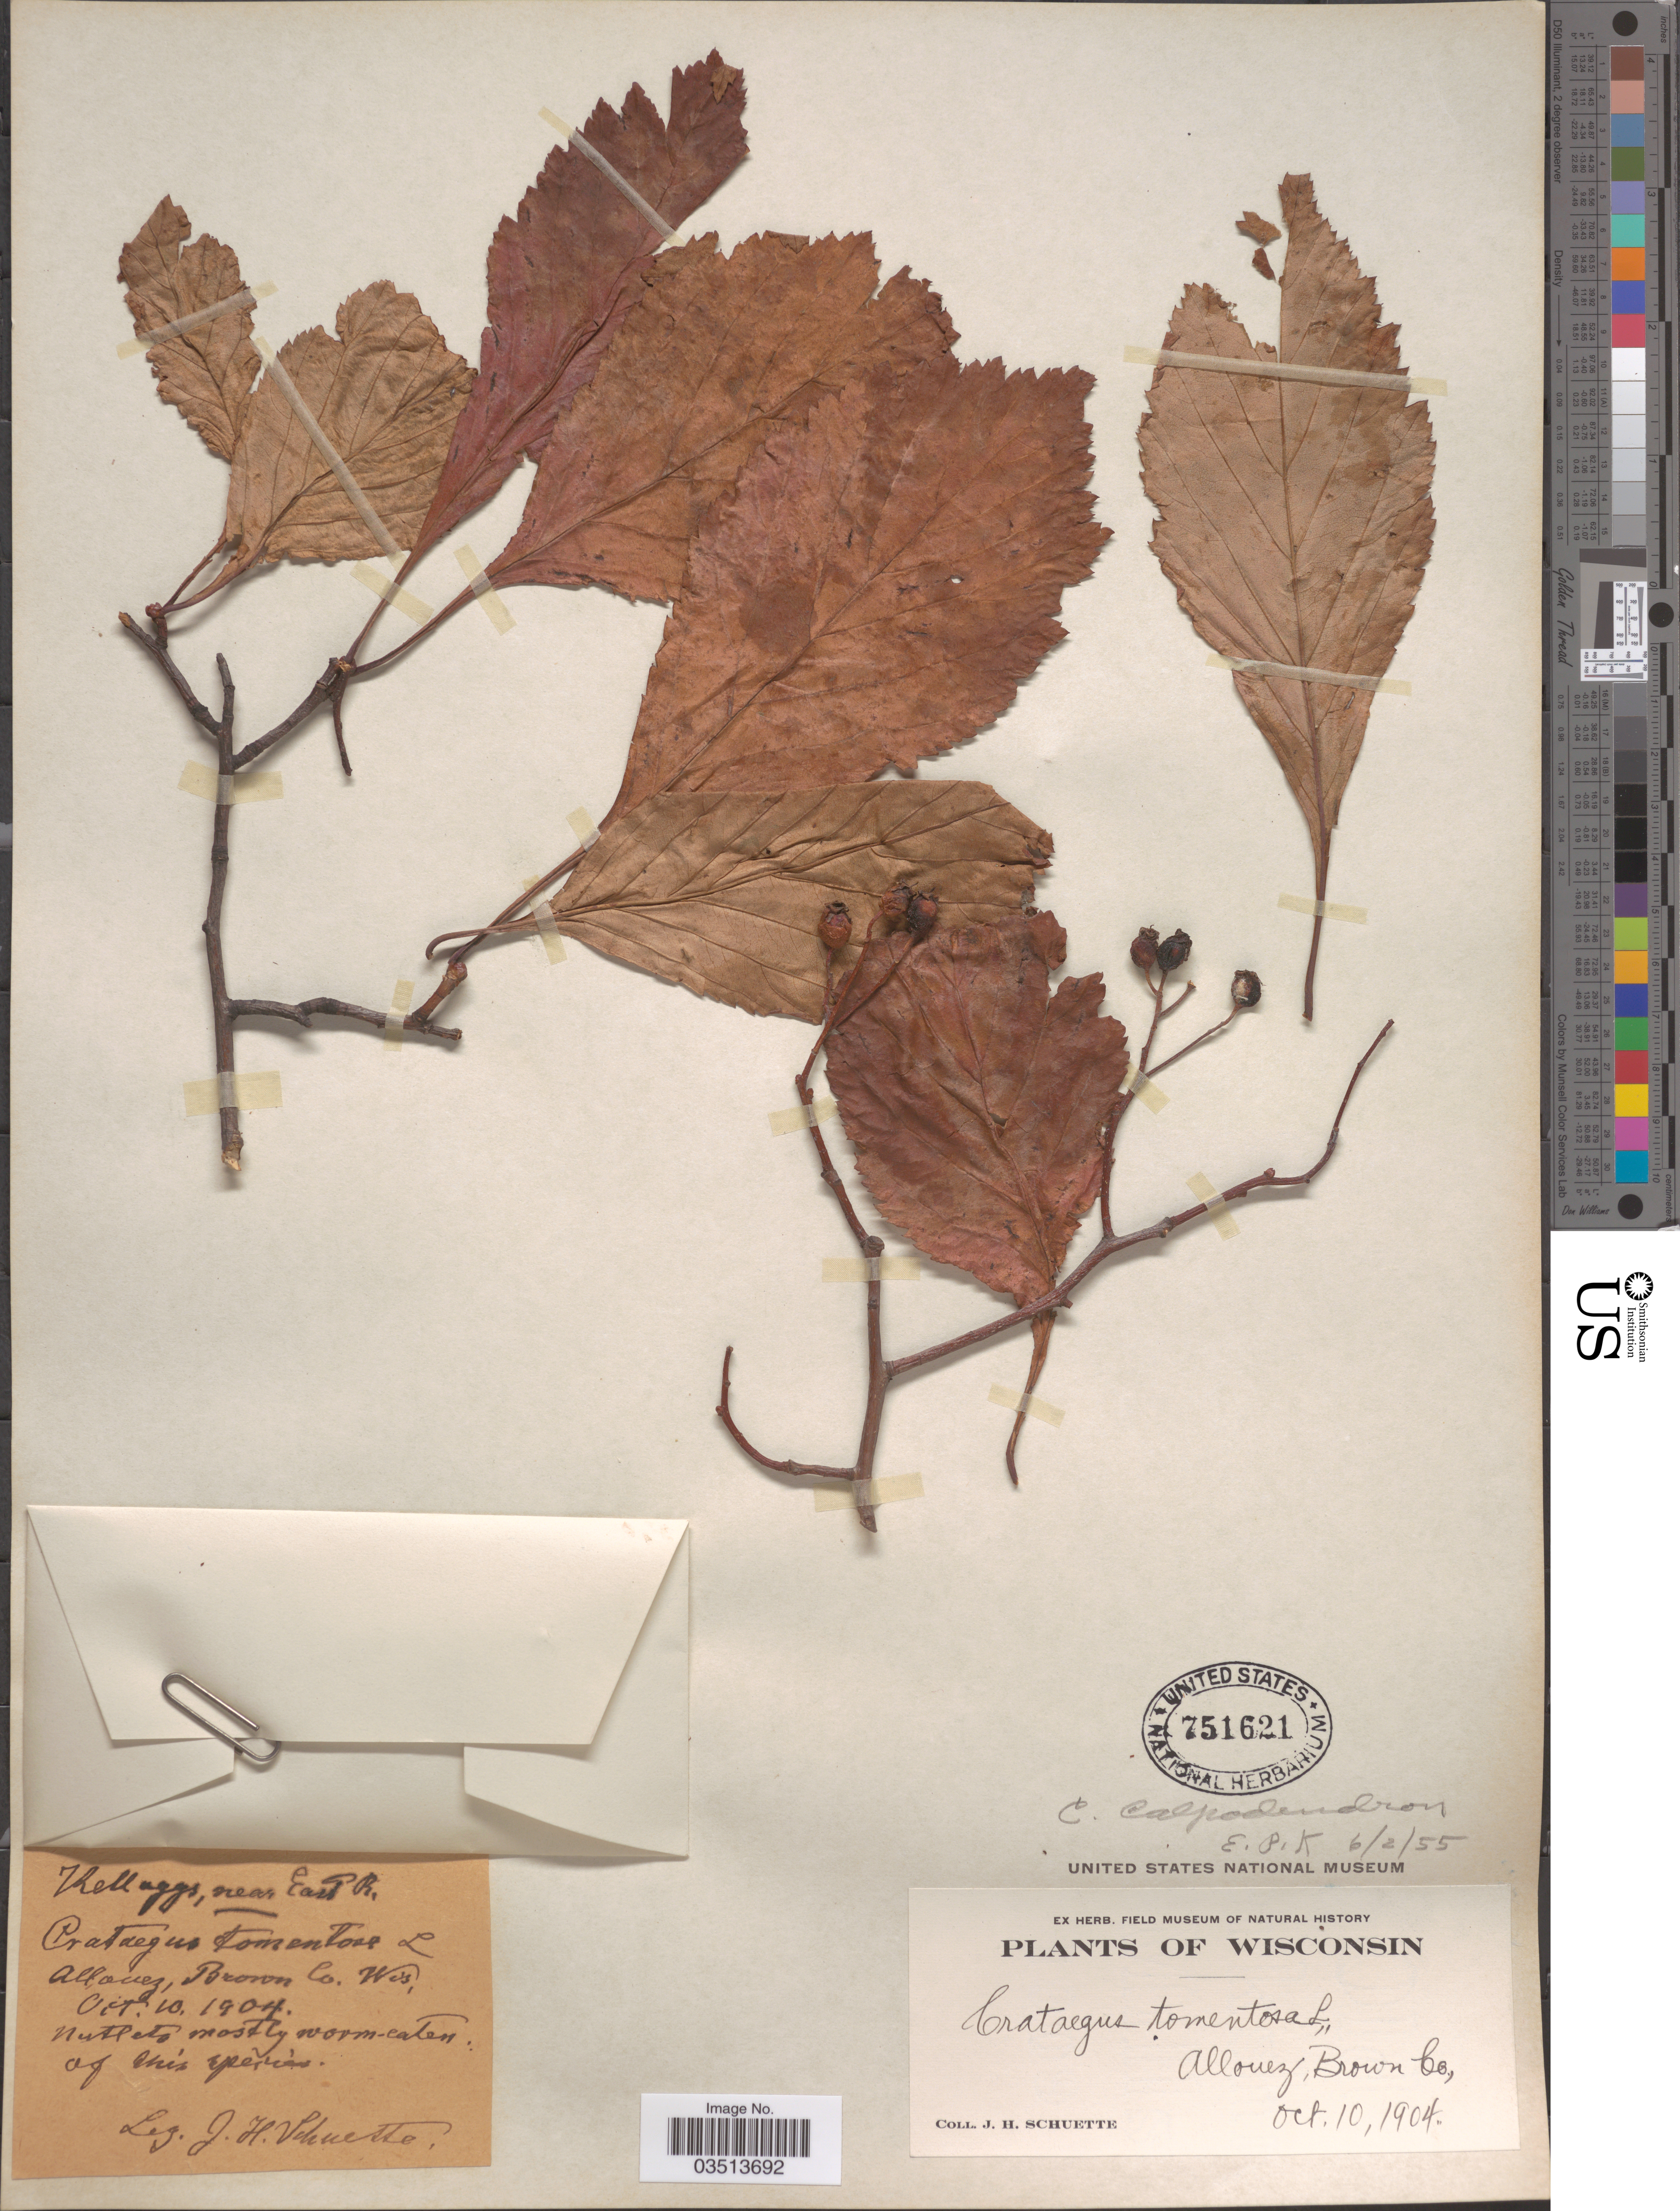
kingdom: Plantae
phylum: Tracheophyta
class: Magnoliopsida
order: Rosales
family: Rosaceae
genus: Crataegus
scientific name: Crataegus calpodendron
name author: (Ehrh.) Medik.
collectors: J. H. Schuette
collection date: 1904-10-10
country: United States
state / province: Wisconsin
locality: Allouez, Brown Co.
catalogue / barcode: US 751621